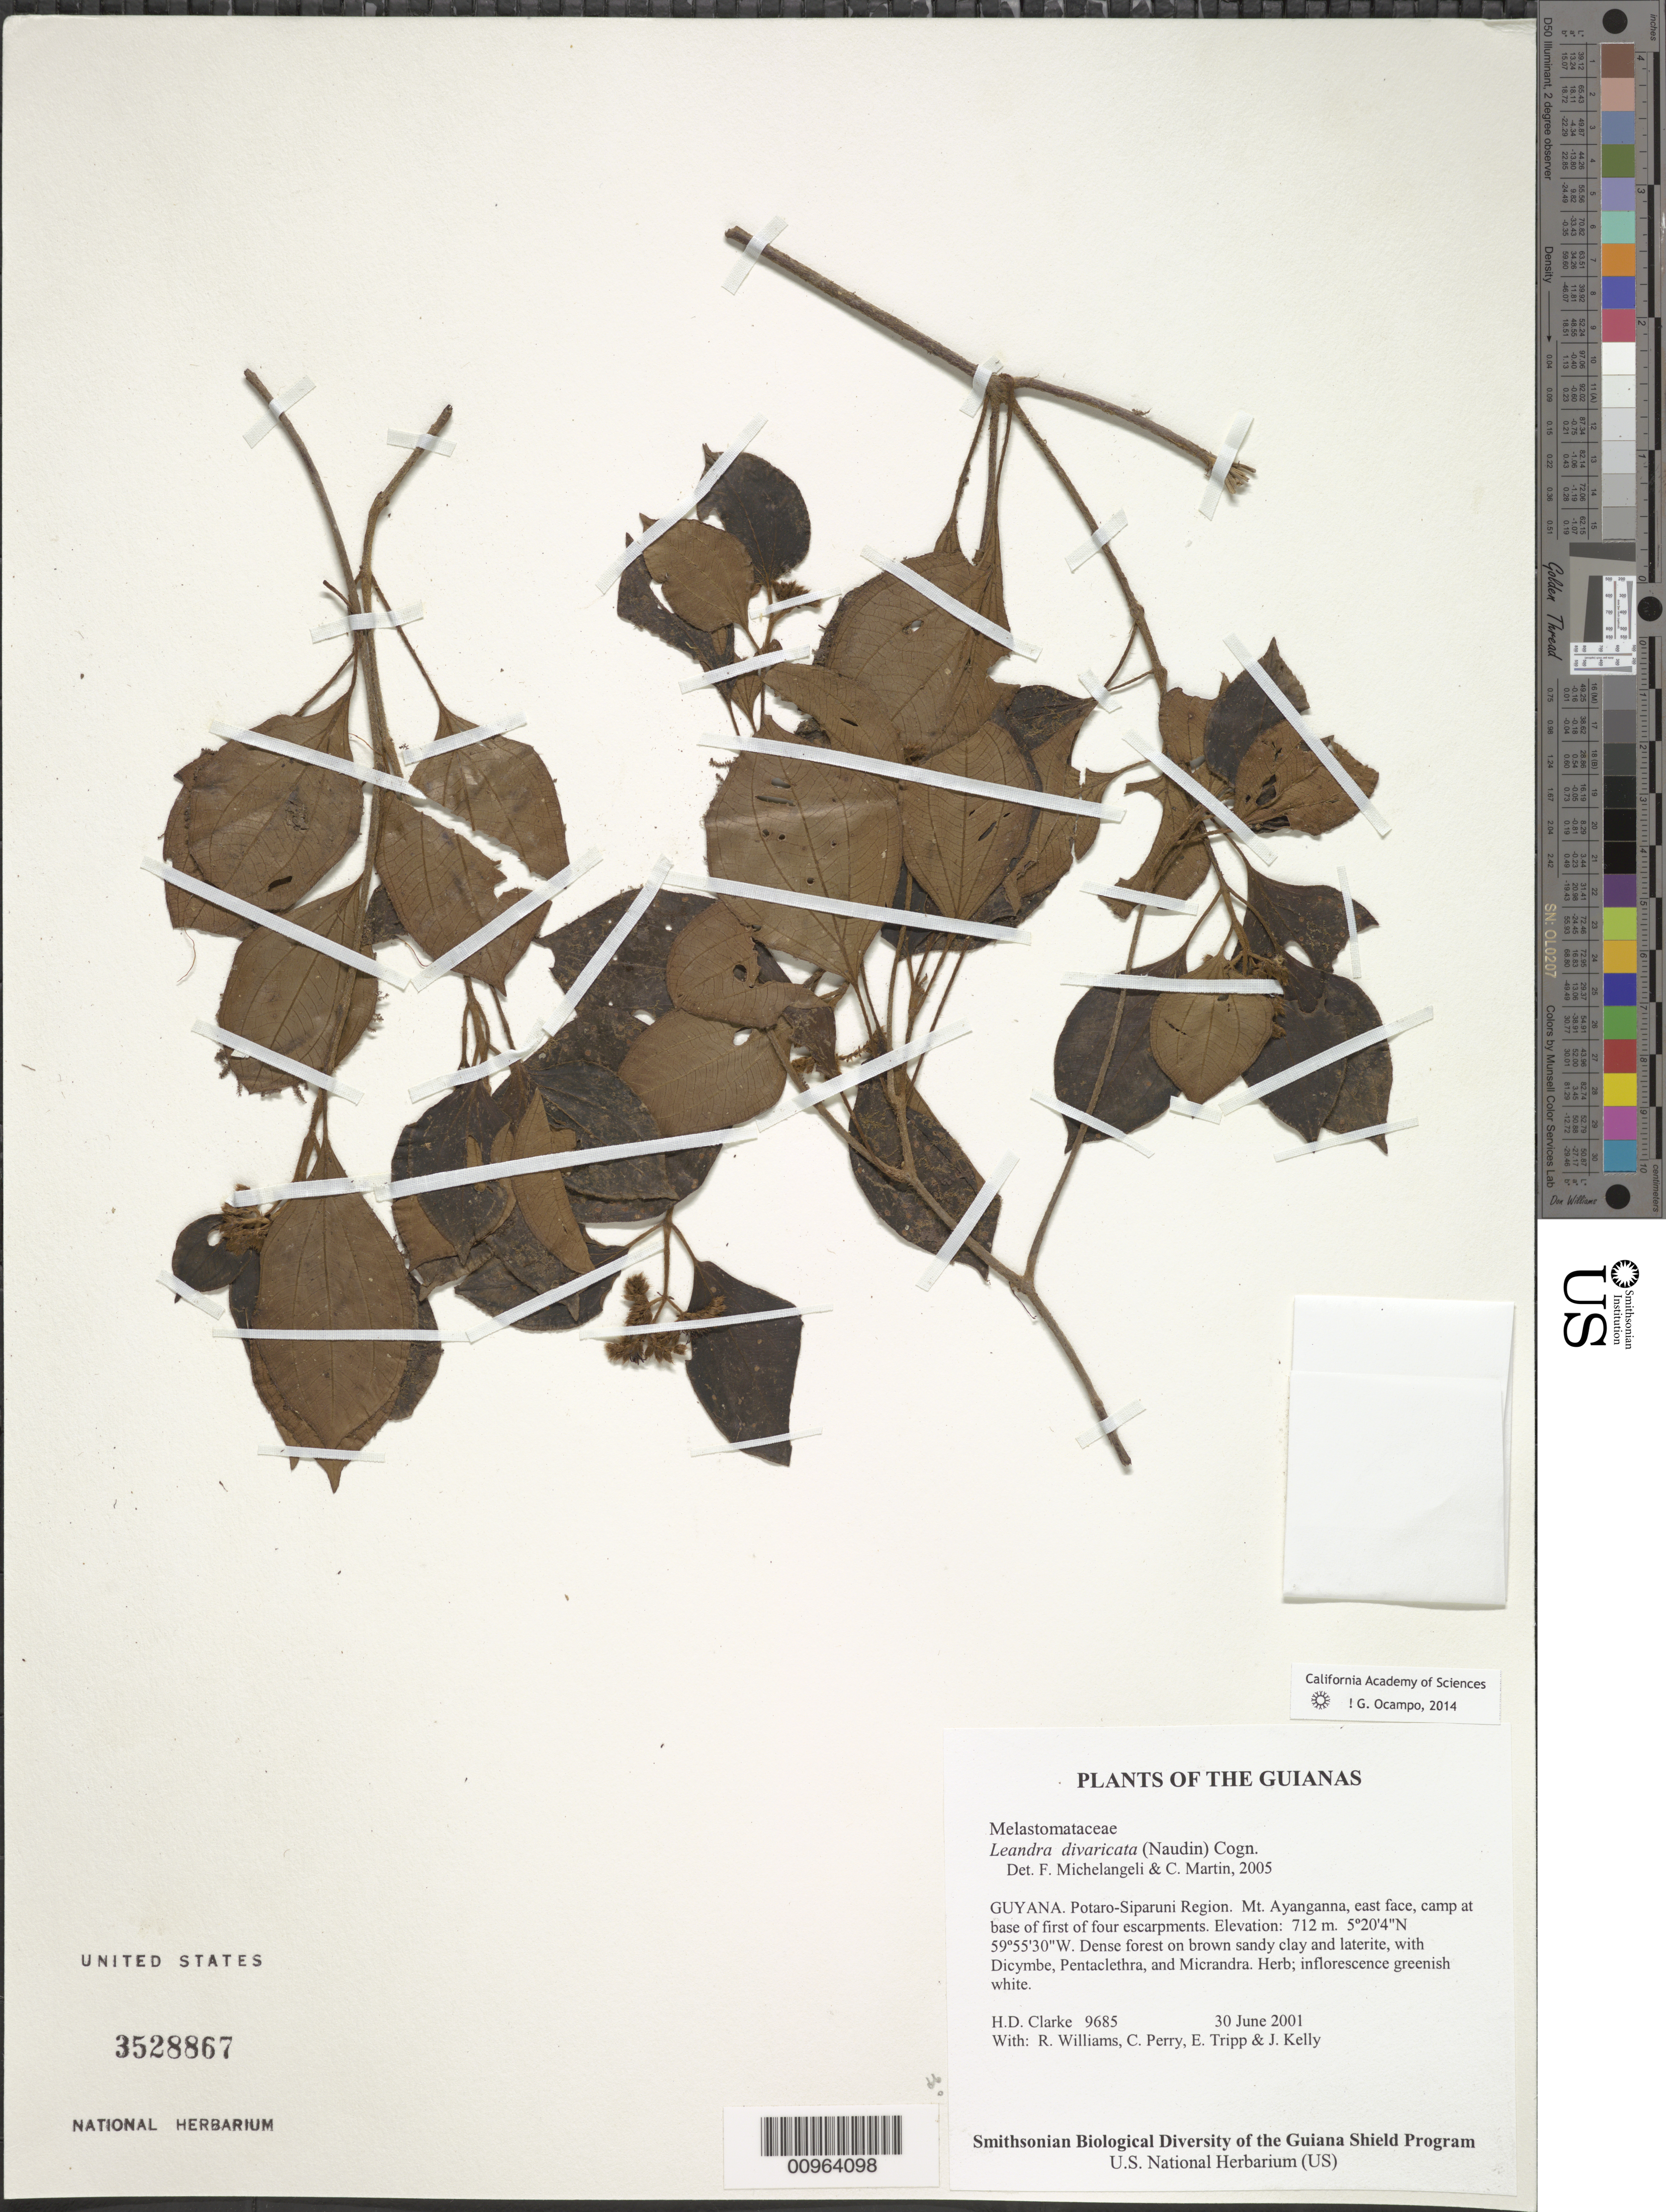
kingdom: Plantae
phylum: Tracheophyta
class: Magnoliopsida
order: Myrtales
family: Melastomataceae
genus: Leandra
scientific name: Leandra divaricata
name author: (Naudin) Cogn.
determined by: Michelangeli, F. A.; Martin, C.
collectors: H. D. Clarke, R. Williams, C. Perry, E. Tripp & J. Kelly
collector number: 9685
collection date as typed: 30 June 2001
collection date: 2001-06-30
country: Guyana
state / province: Potaro-Siparuni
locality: Mt. Ayanganna, east face, camp at base of first of four escarpments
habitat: Dense forest on brown sandy clay and laterite, with Dicymbe, Pentaclethra, and Micrandra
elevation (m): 712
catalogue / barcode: US 3528867